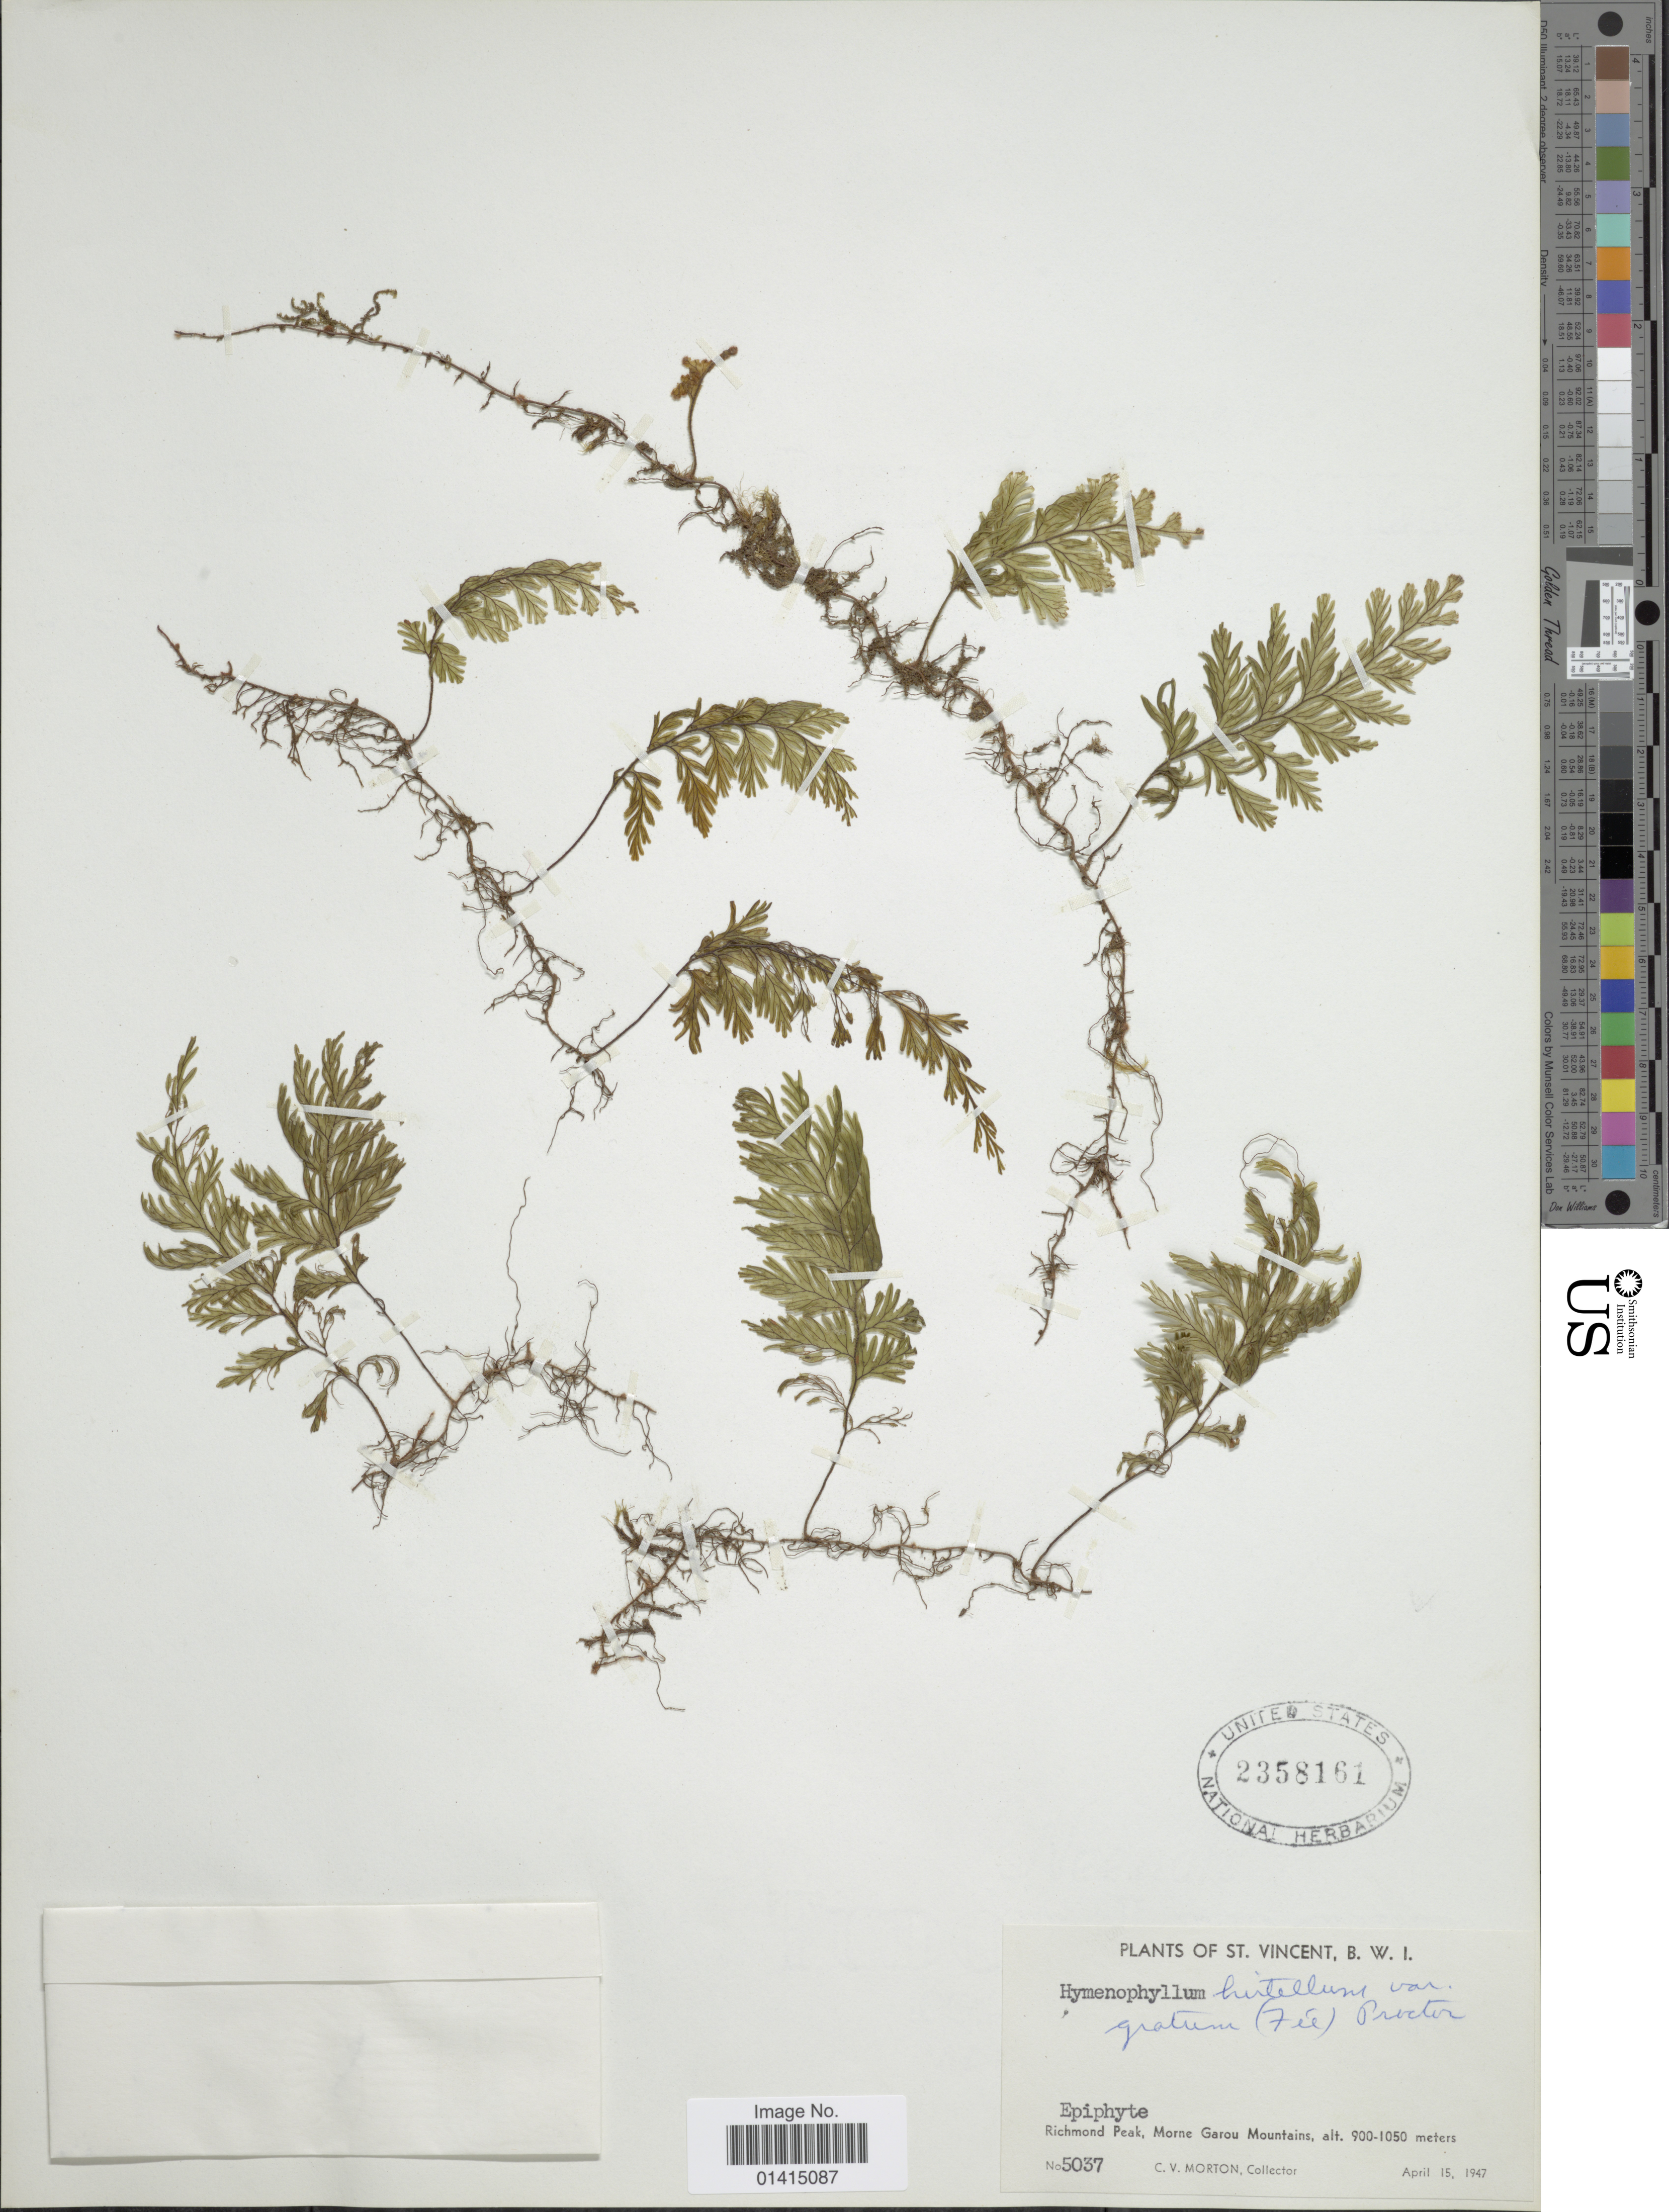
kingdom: Plantae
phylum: Tracheophyta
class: Polypodiopsida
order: Hymenophyllales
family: Hymenophyllaceae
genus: Hymenophyllum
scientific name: Hymenophyllum hirtellum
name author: Sw. in Schrad.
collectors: C. V. Morton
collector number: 5037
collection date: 1947-04-15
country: St. Vincent - Grenadines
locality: St. Vincent, B.W.I., Richmond Peak, Morne Garou Mountains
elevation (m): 900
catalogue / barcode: US 2358161